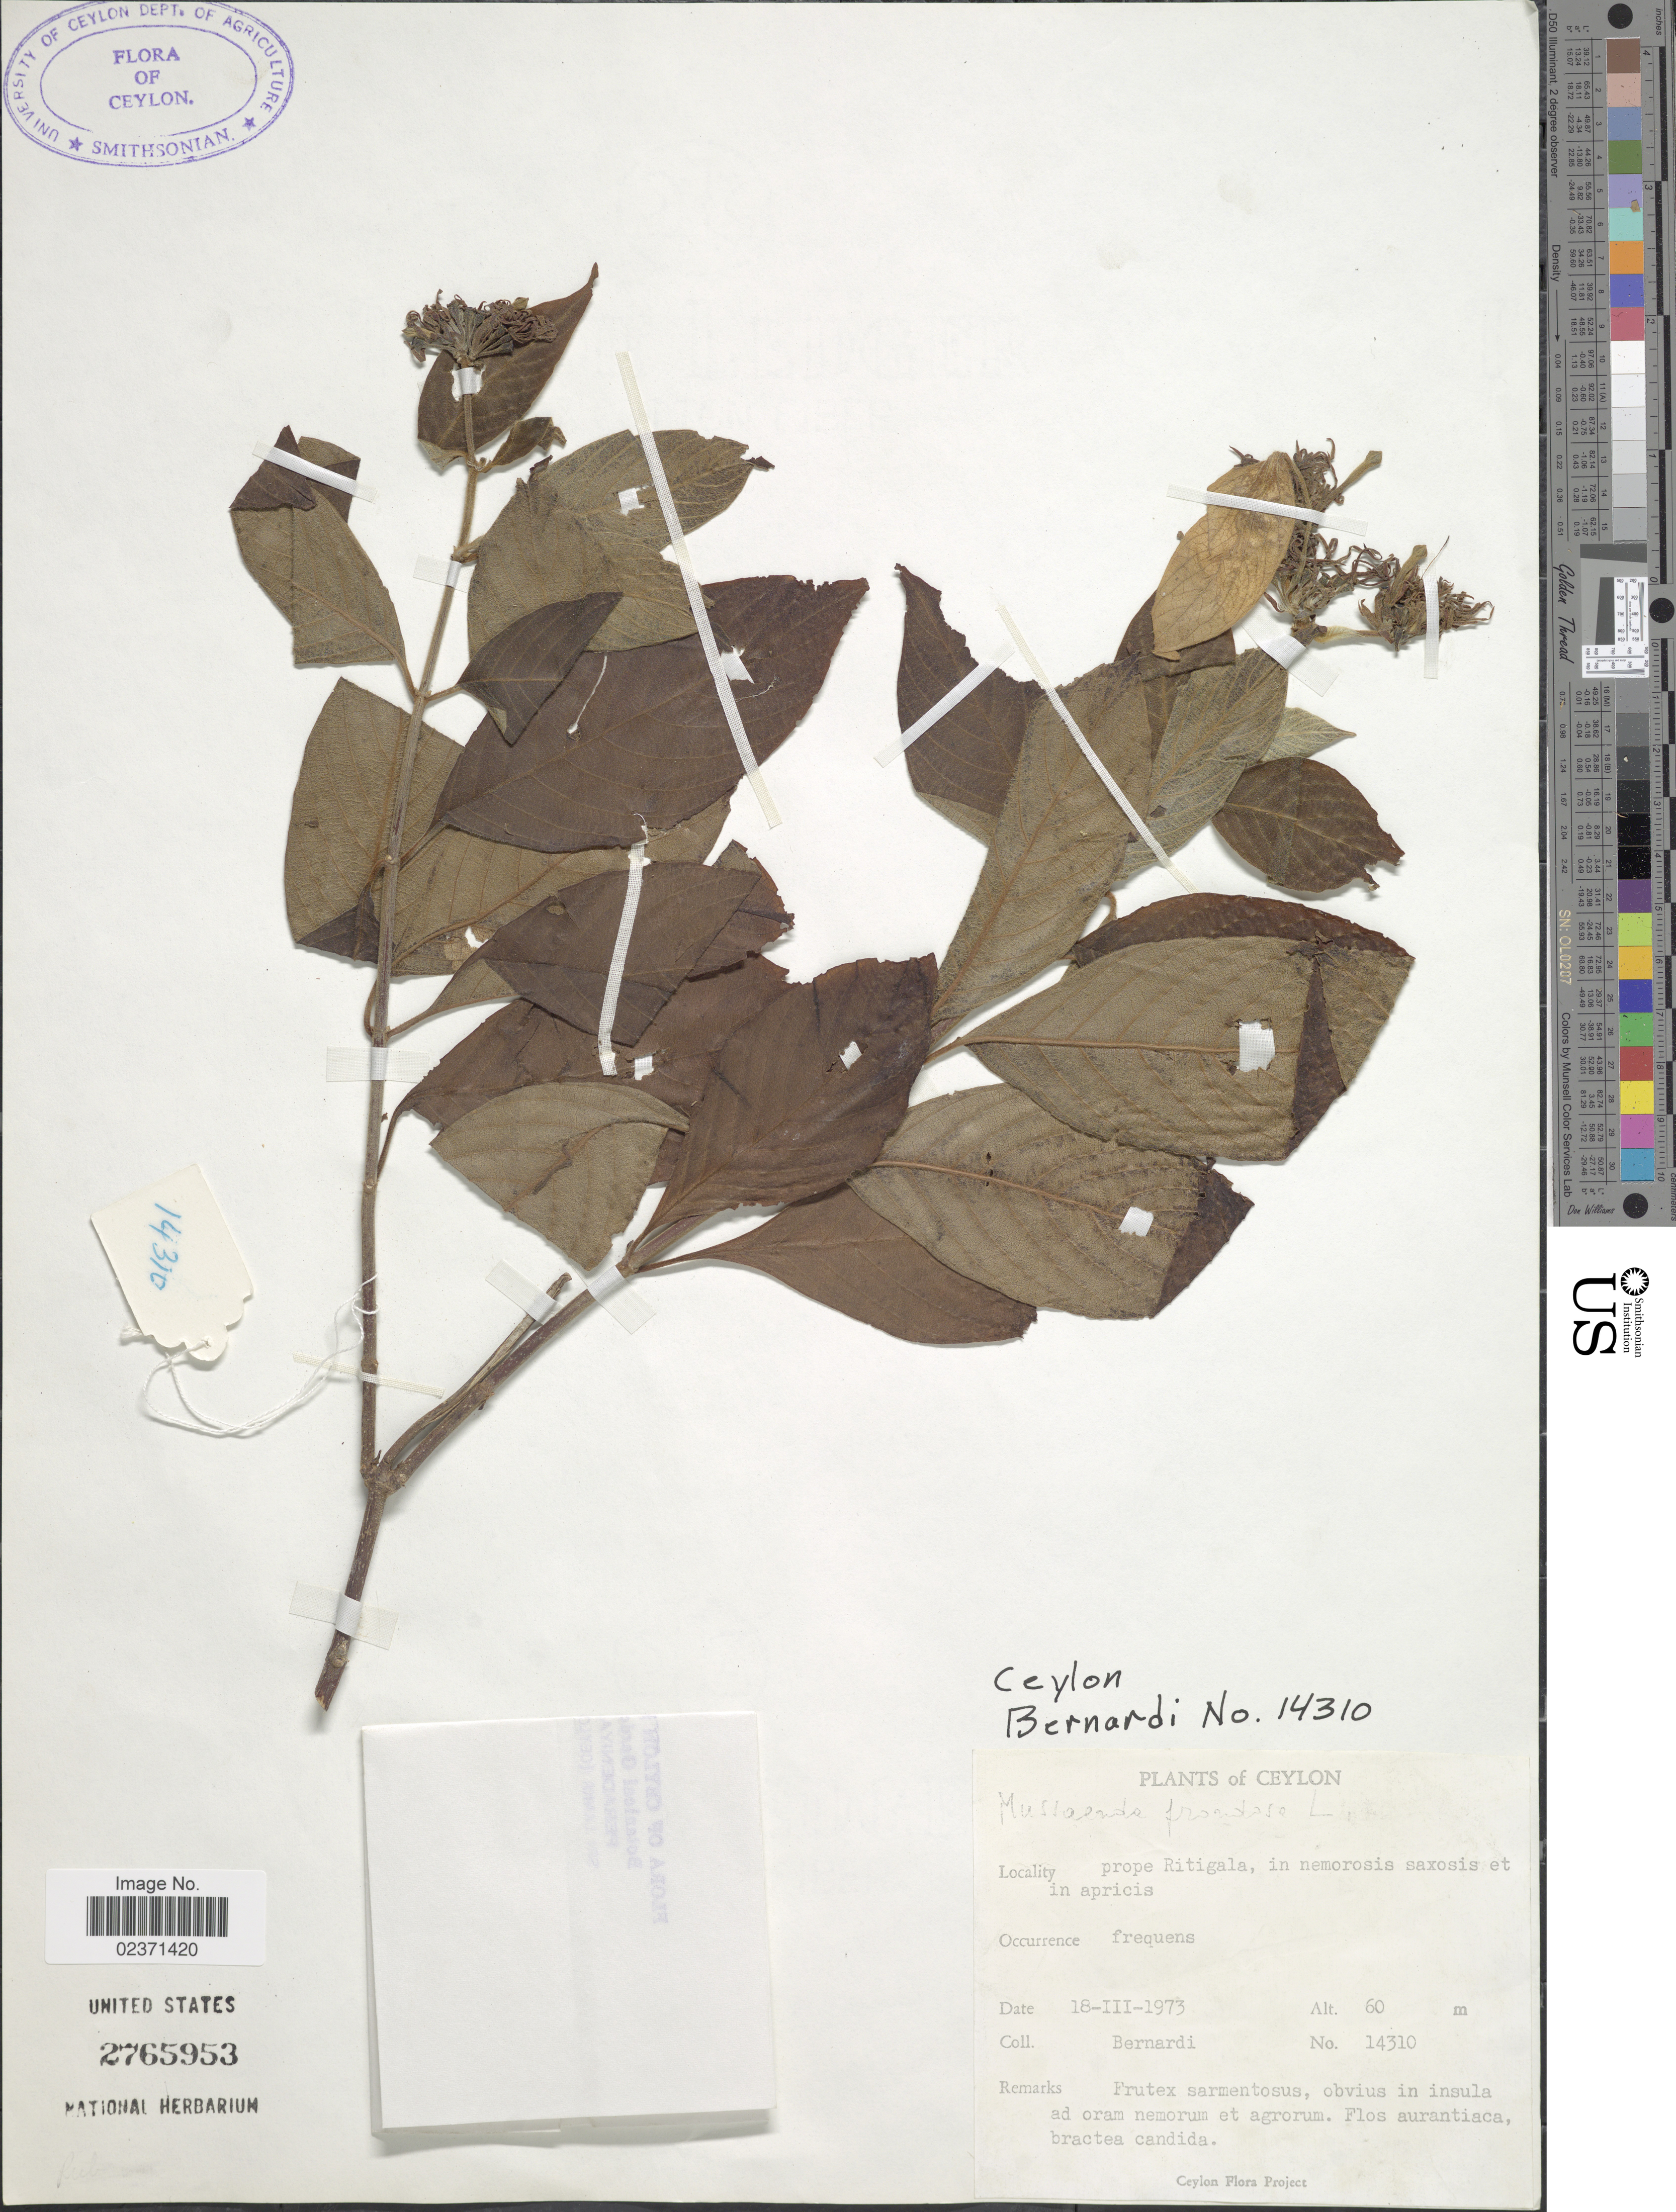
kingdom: Plantae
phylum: Tracheophyta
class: Magnoliopsida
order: Gentianales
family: Rubiaceae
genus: Mussaenda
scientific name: Mussaenda frondosa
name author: L.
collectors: Bernardi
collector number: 14310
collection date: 1973-03-18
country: Sri Lanka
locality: Ceylon. prope Ritigala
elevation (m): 60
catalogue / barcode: US 2765953